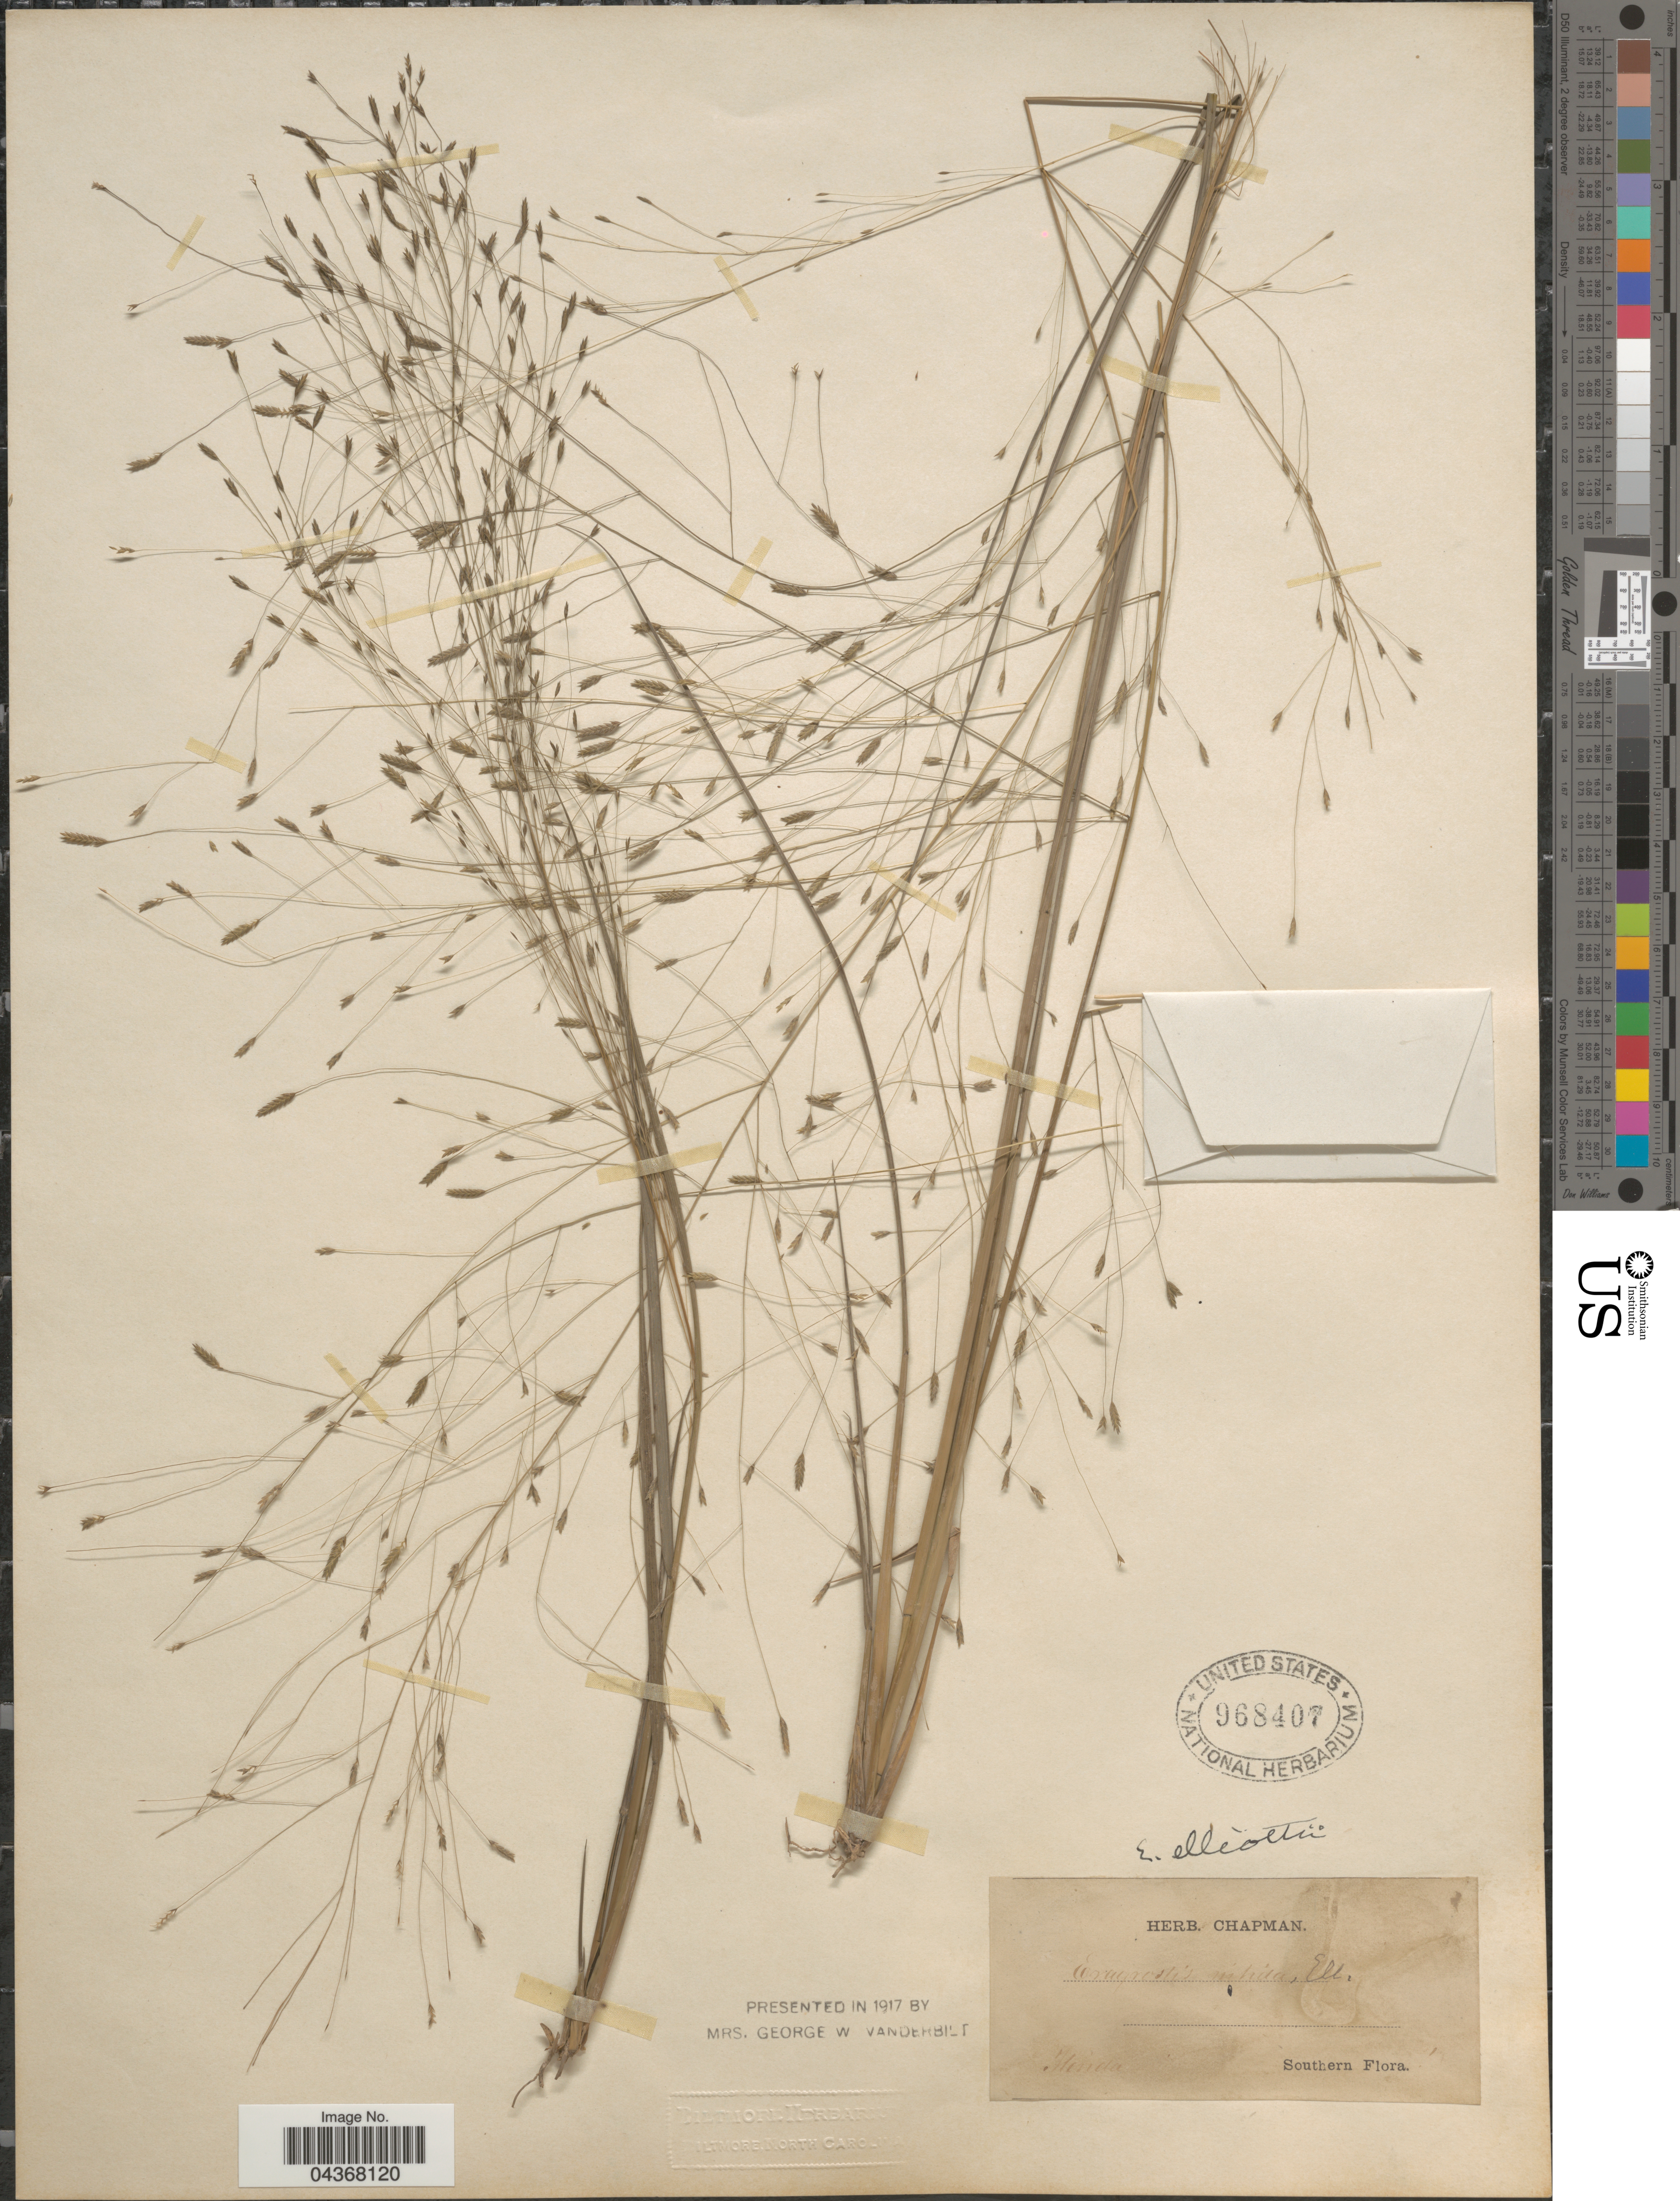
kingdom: Plantae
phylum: Tracheophyta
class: Liliopsida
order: Poales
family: Poaceae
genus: Eragrostis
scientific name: Eragrostis elliottii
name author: S. Watson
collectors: ex herb. Chapman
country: United States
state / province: Florida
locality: Southern.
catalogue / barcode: US 968407